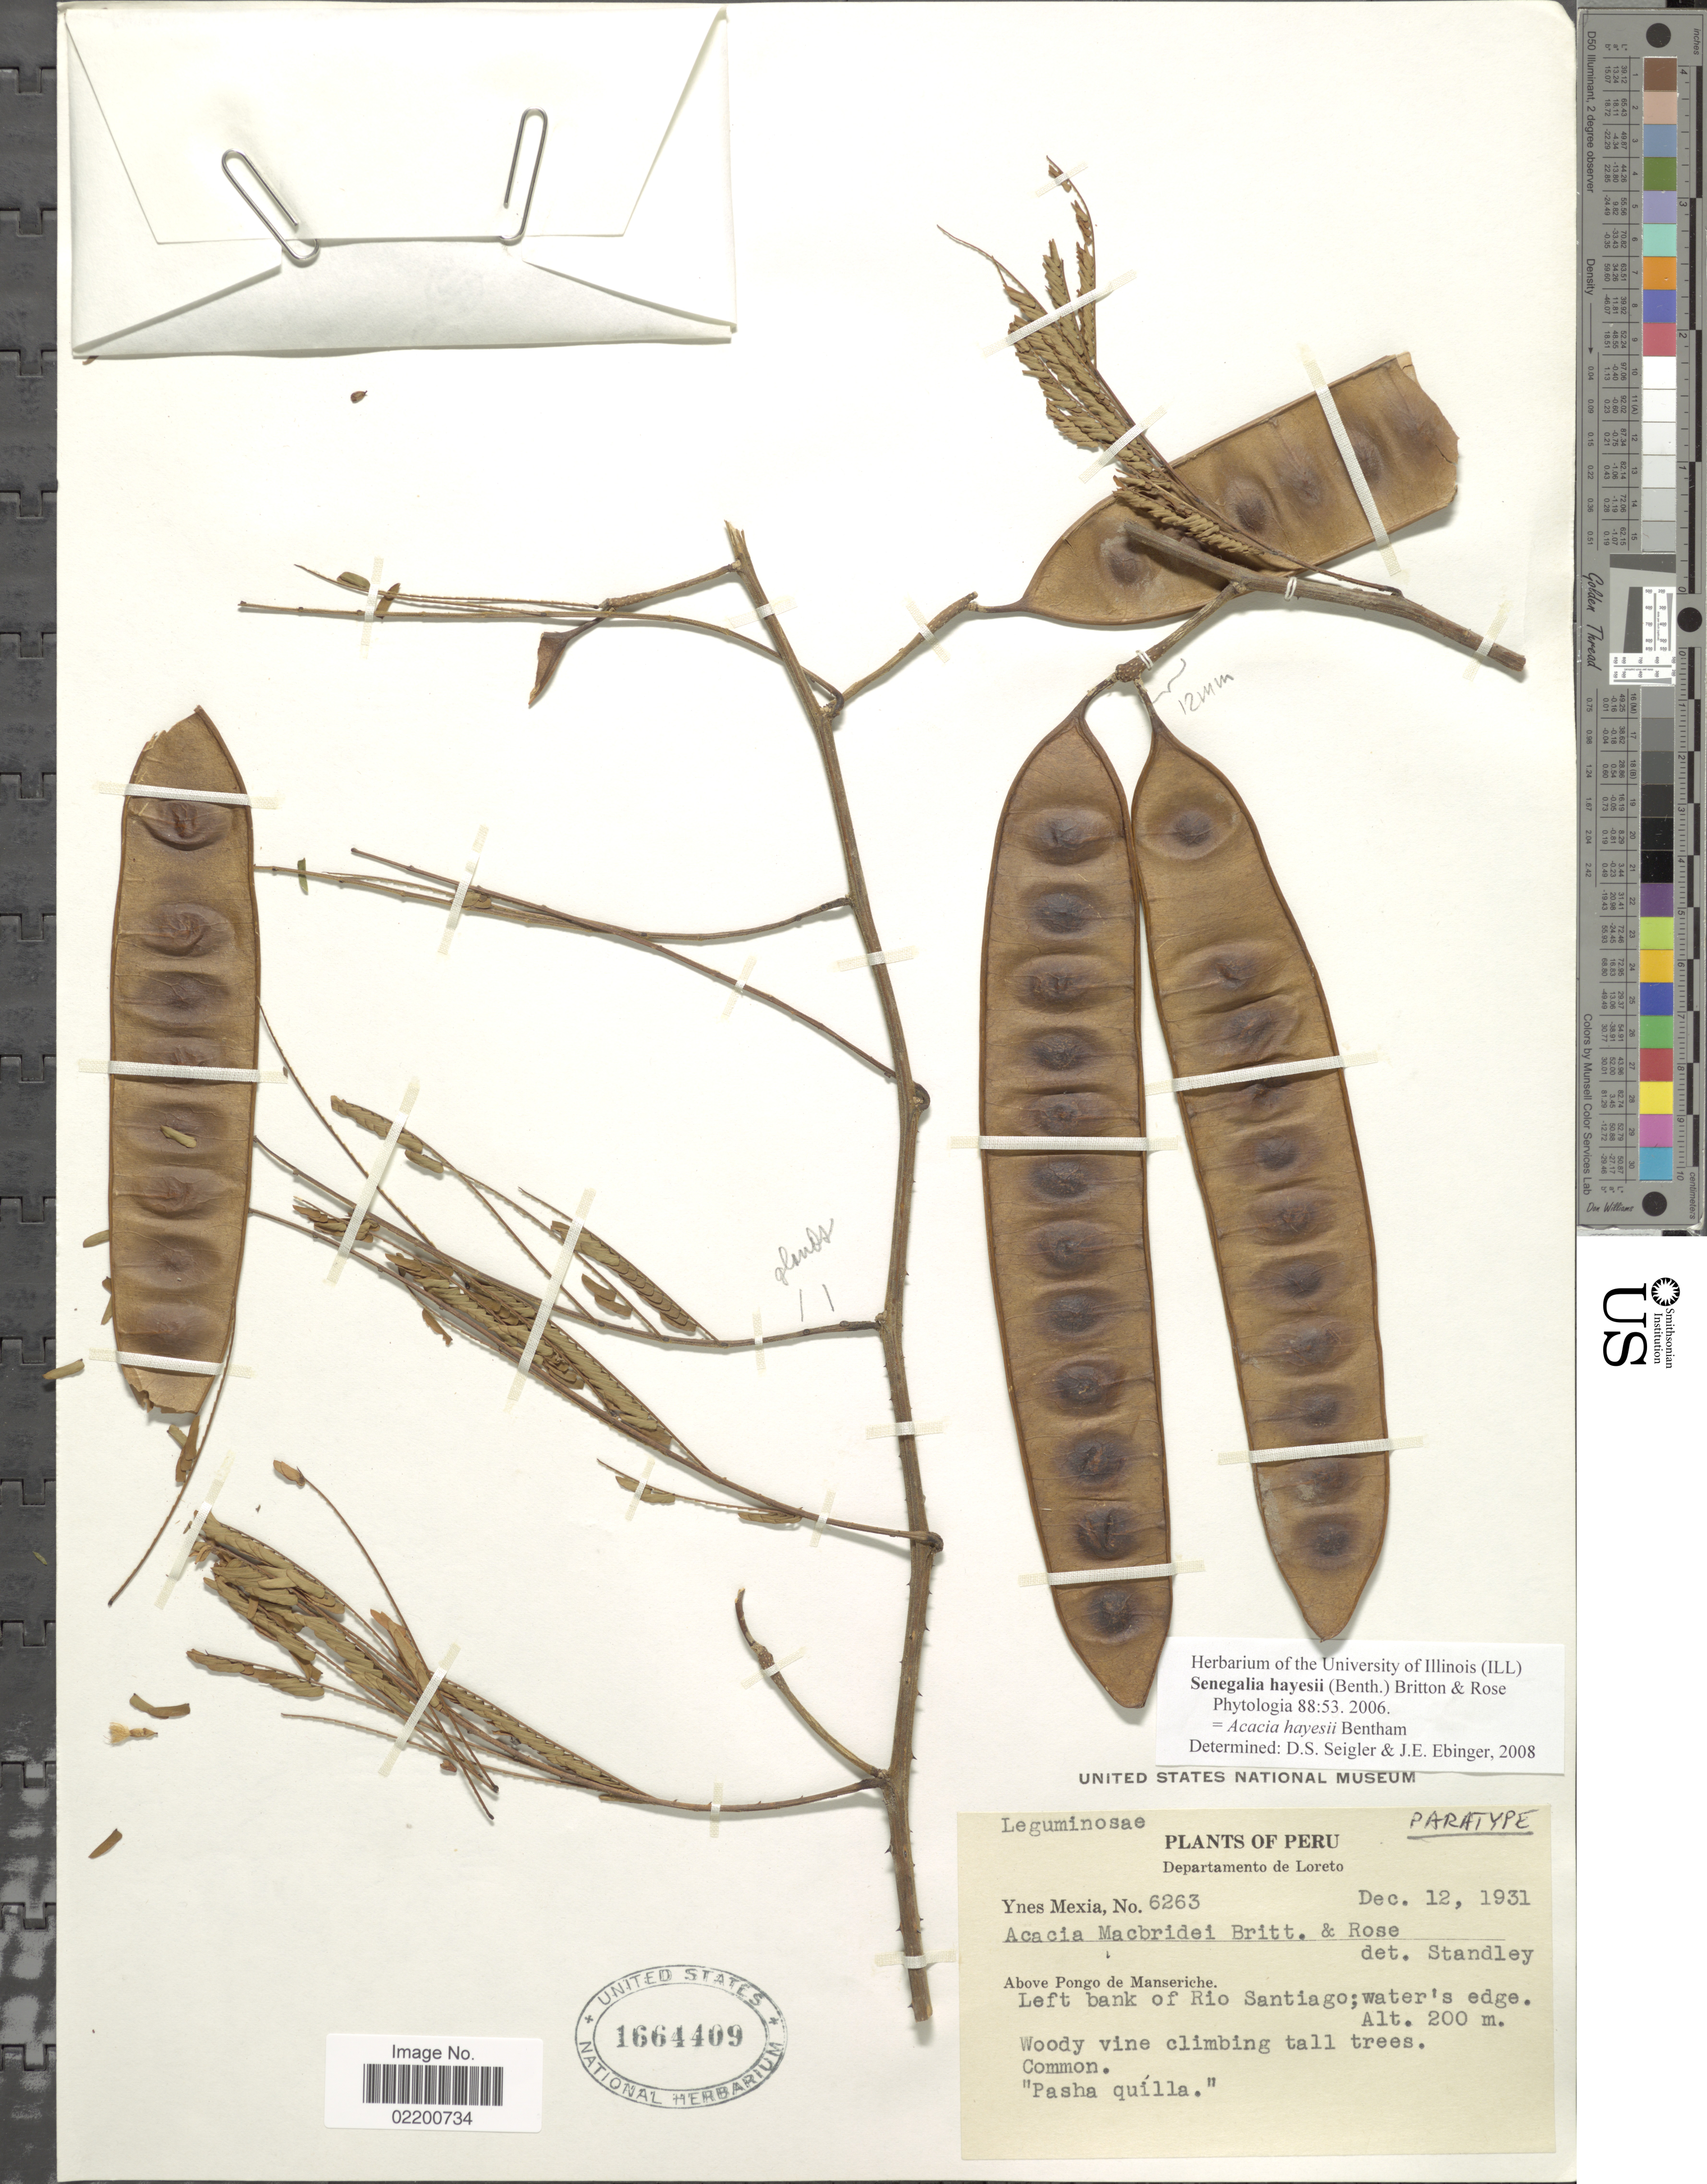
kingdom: Plantae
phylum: Tracheophyta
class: Magnoliopsida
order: Fabales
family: Fabaceae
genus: Senegalia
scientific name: Senegalia hayesii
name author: (Benth.) Britton & Rose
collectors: Y. Mexia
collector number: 6263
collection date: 1931-12-12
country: Peru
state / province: Loreto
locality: Departamento Loreto, Above Pongo de Manseriche, Left bank of Rio Santiago; water's edge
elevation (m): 200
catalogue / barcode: US 1664409